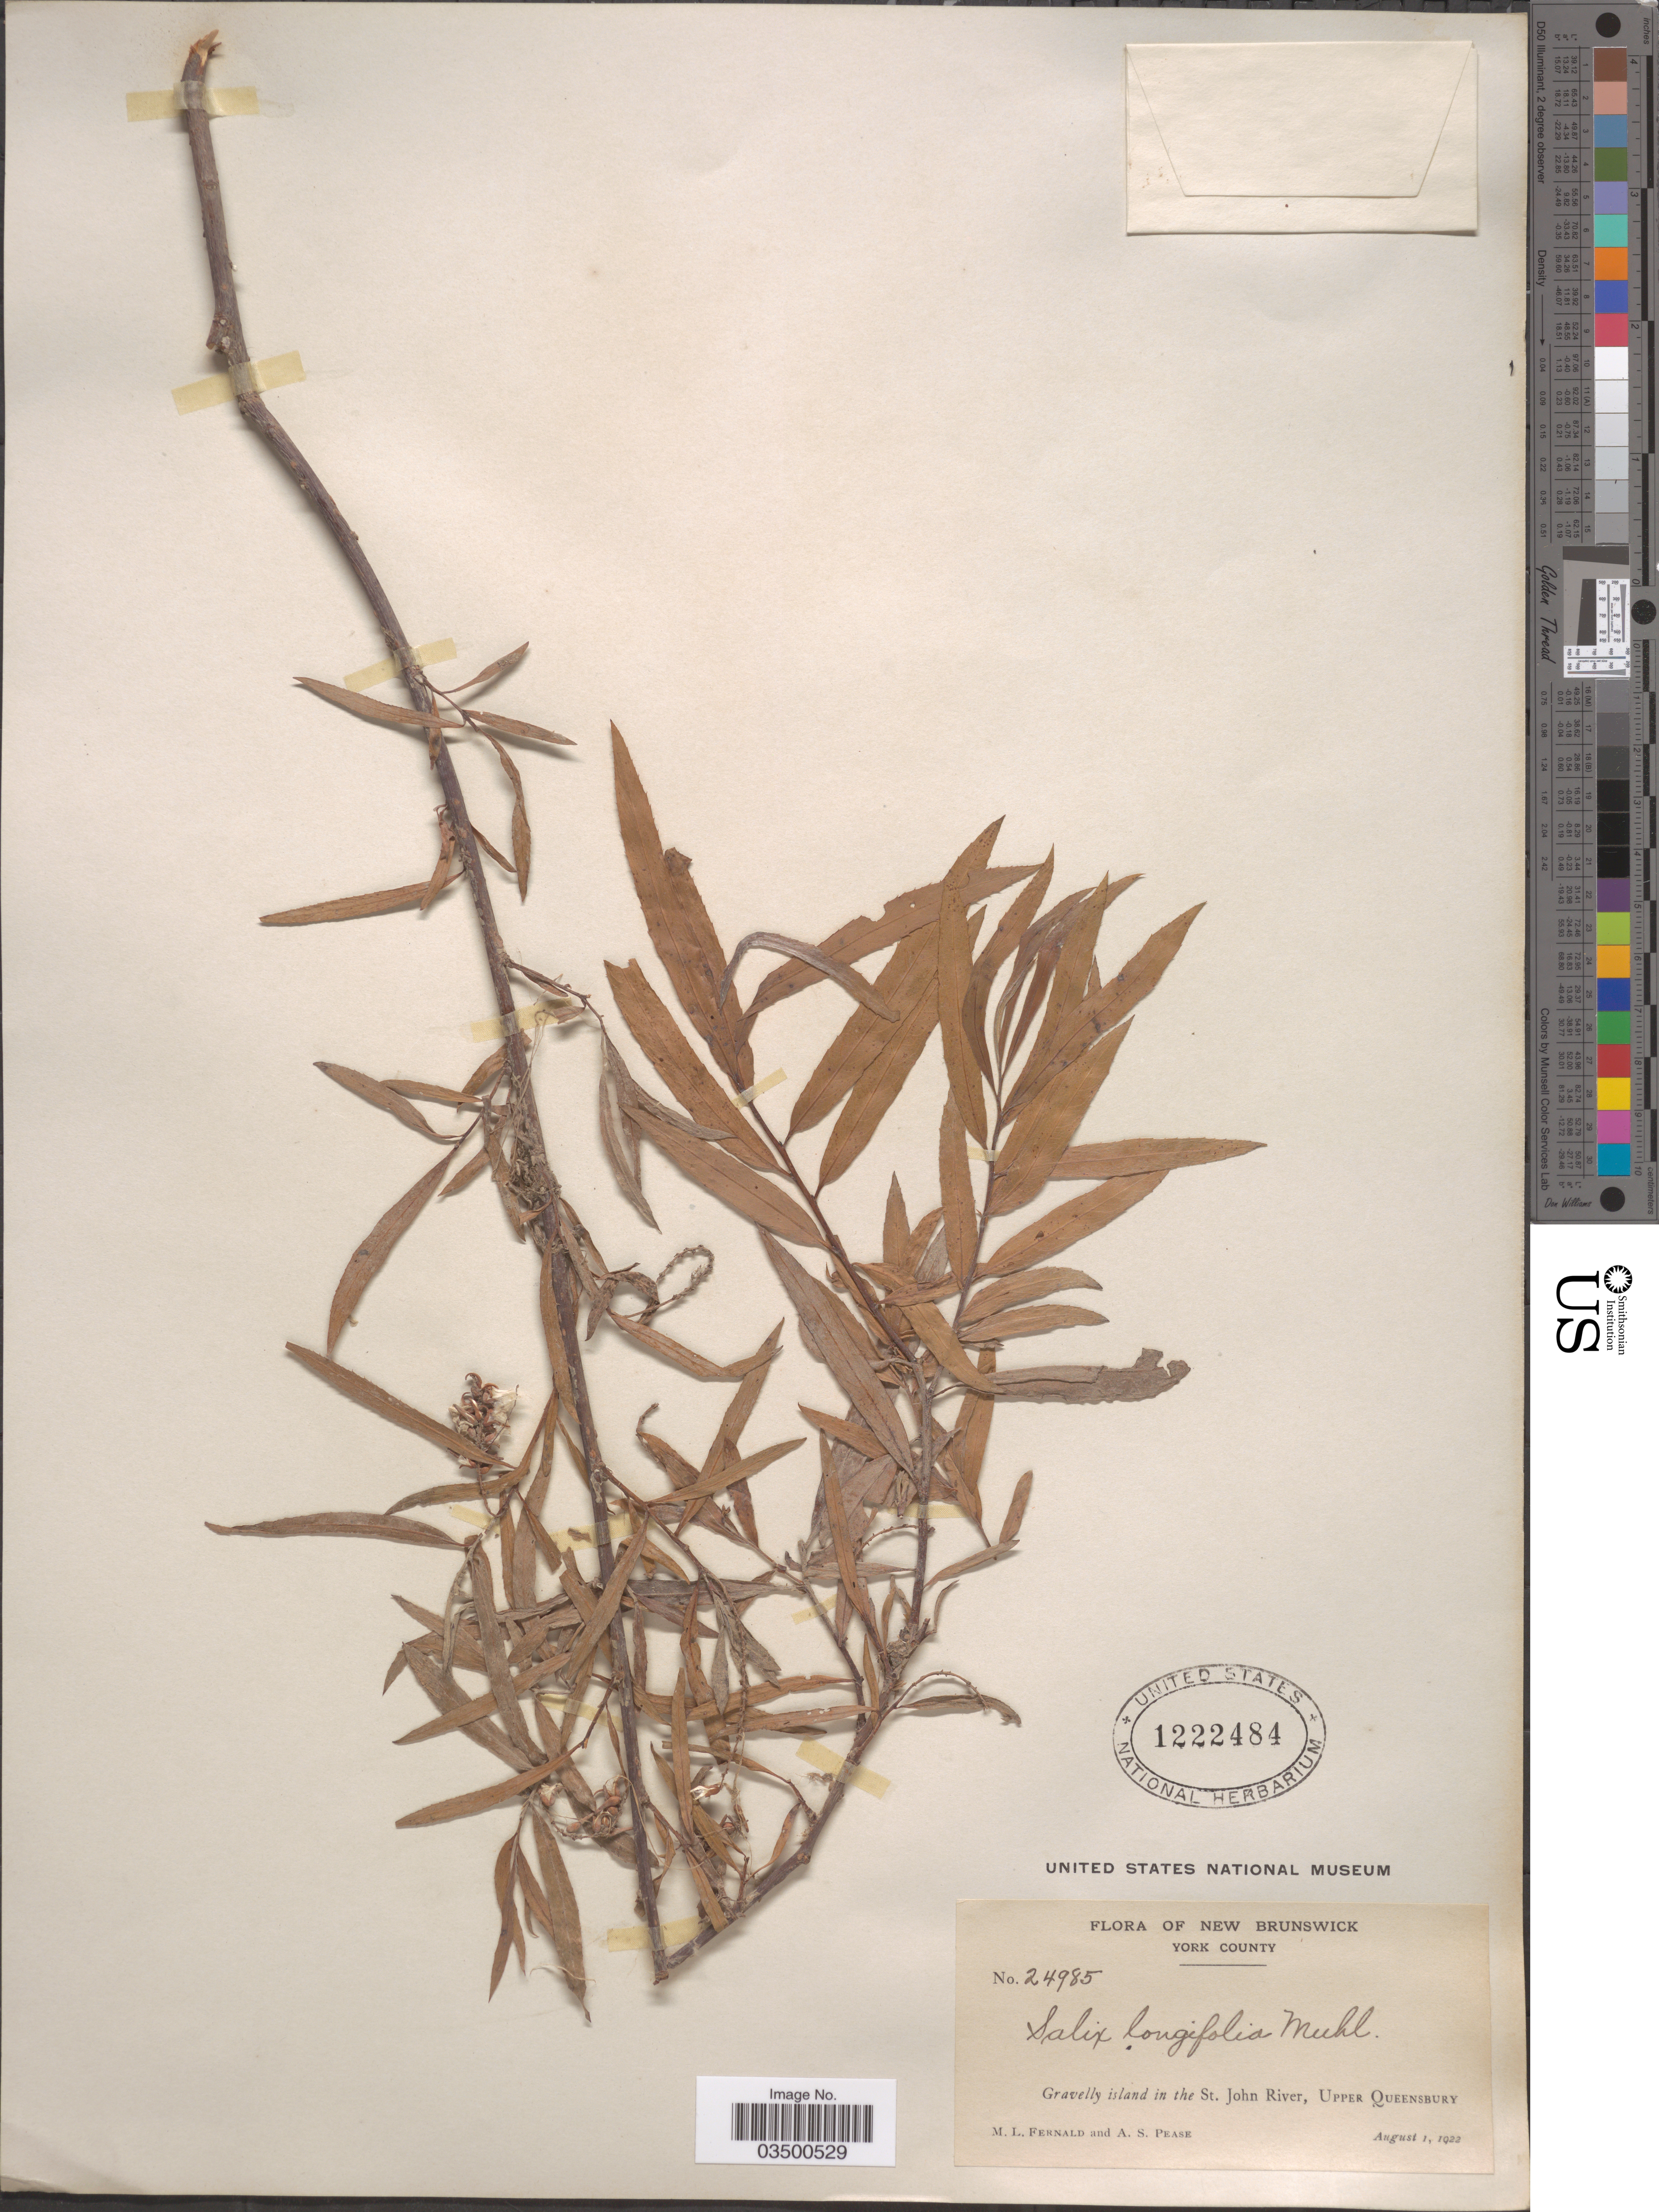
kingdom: Plantae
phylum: Tracheophyta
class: Magnoliopsida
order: Malpighiales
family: Salicaceae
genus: Salix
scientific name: Salix interior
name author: Rowlee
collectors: M. L. Fernald & A. S. Pease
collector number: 24985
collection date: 1922-08-01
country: Canada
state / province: New Brunswick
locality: York County. Gravelly island in the St. John River, Upper Queensbury.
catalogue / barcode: US 1222484